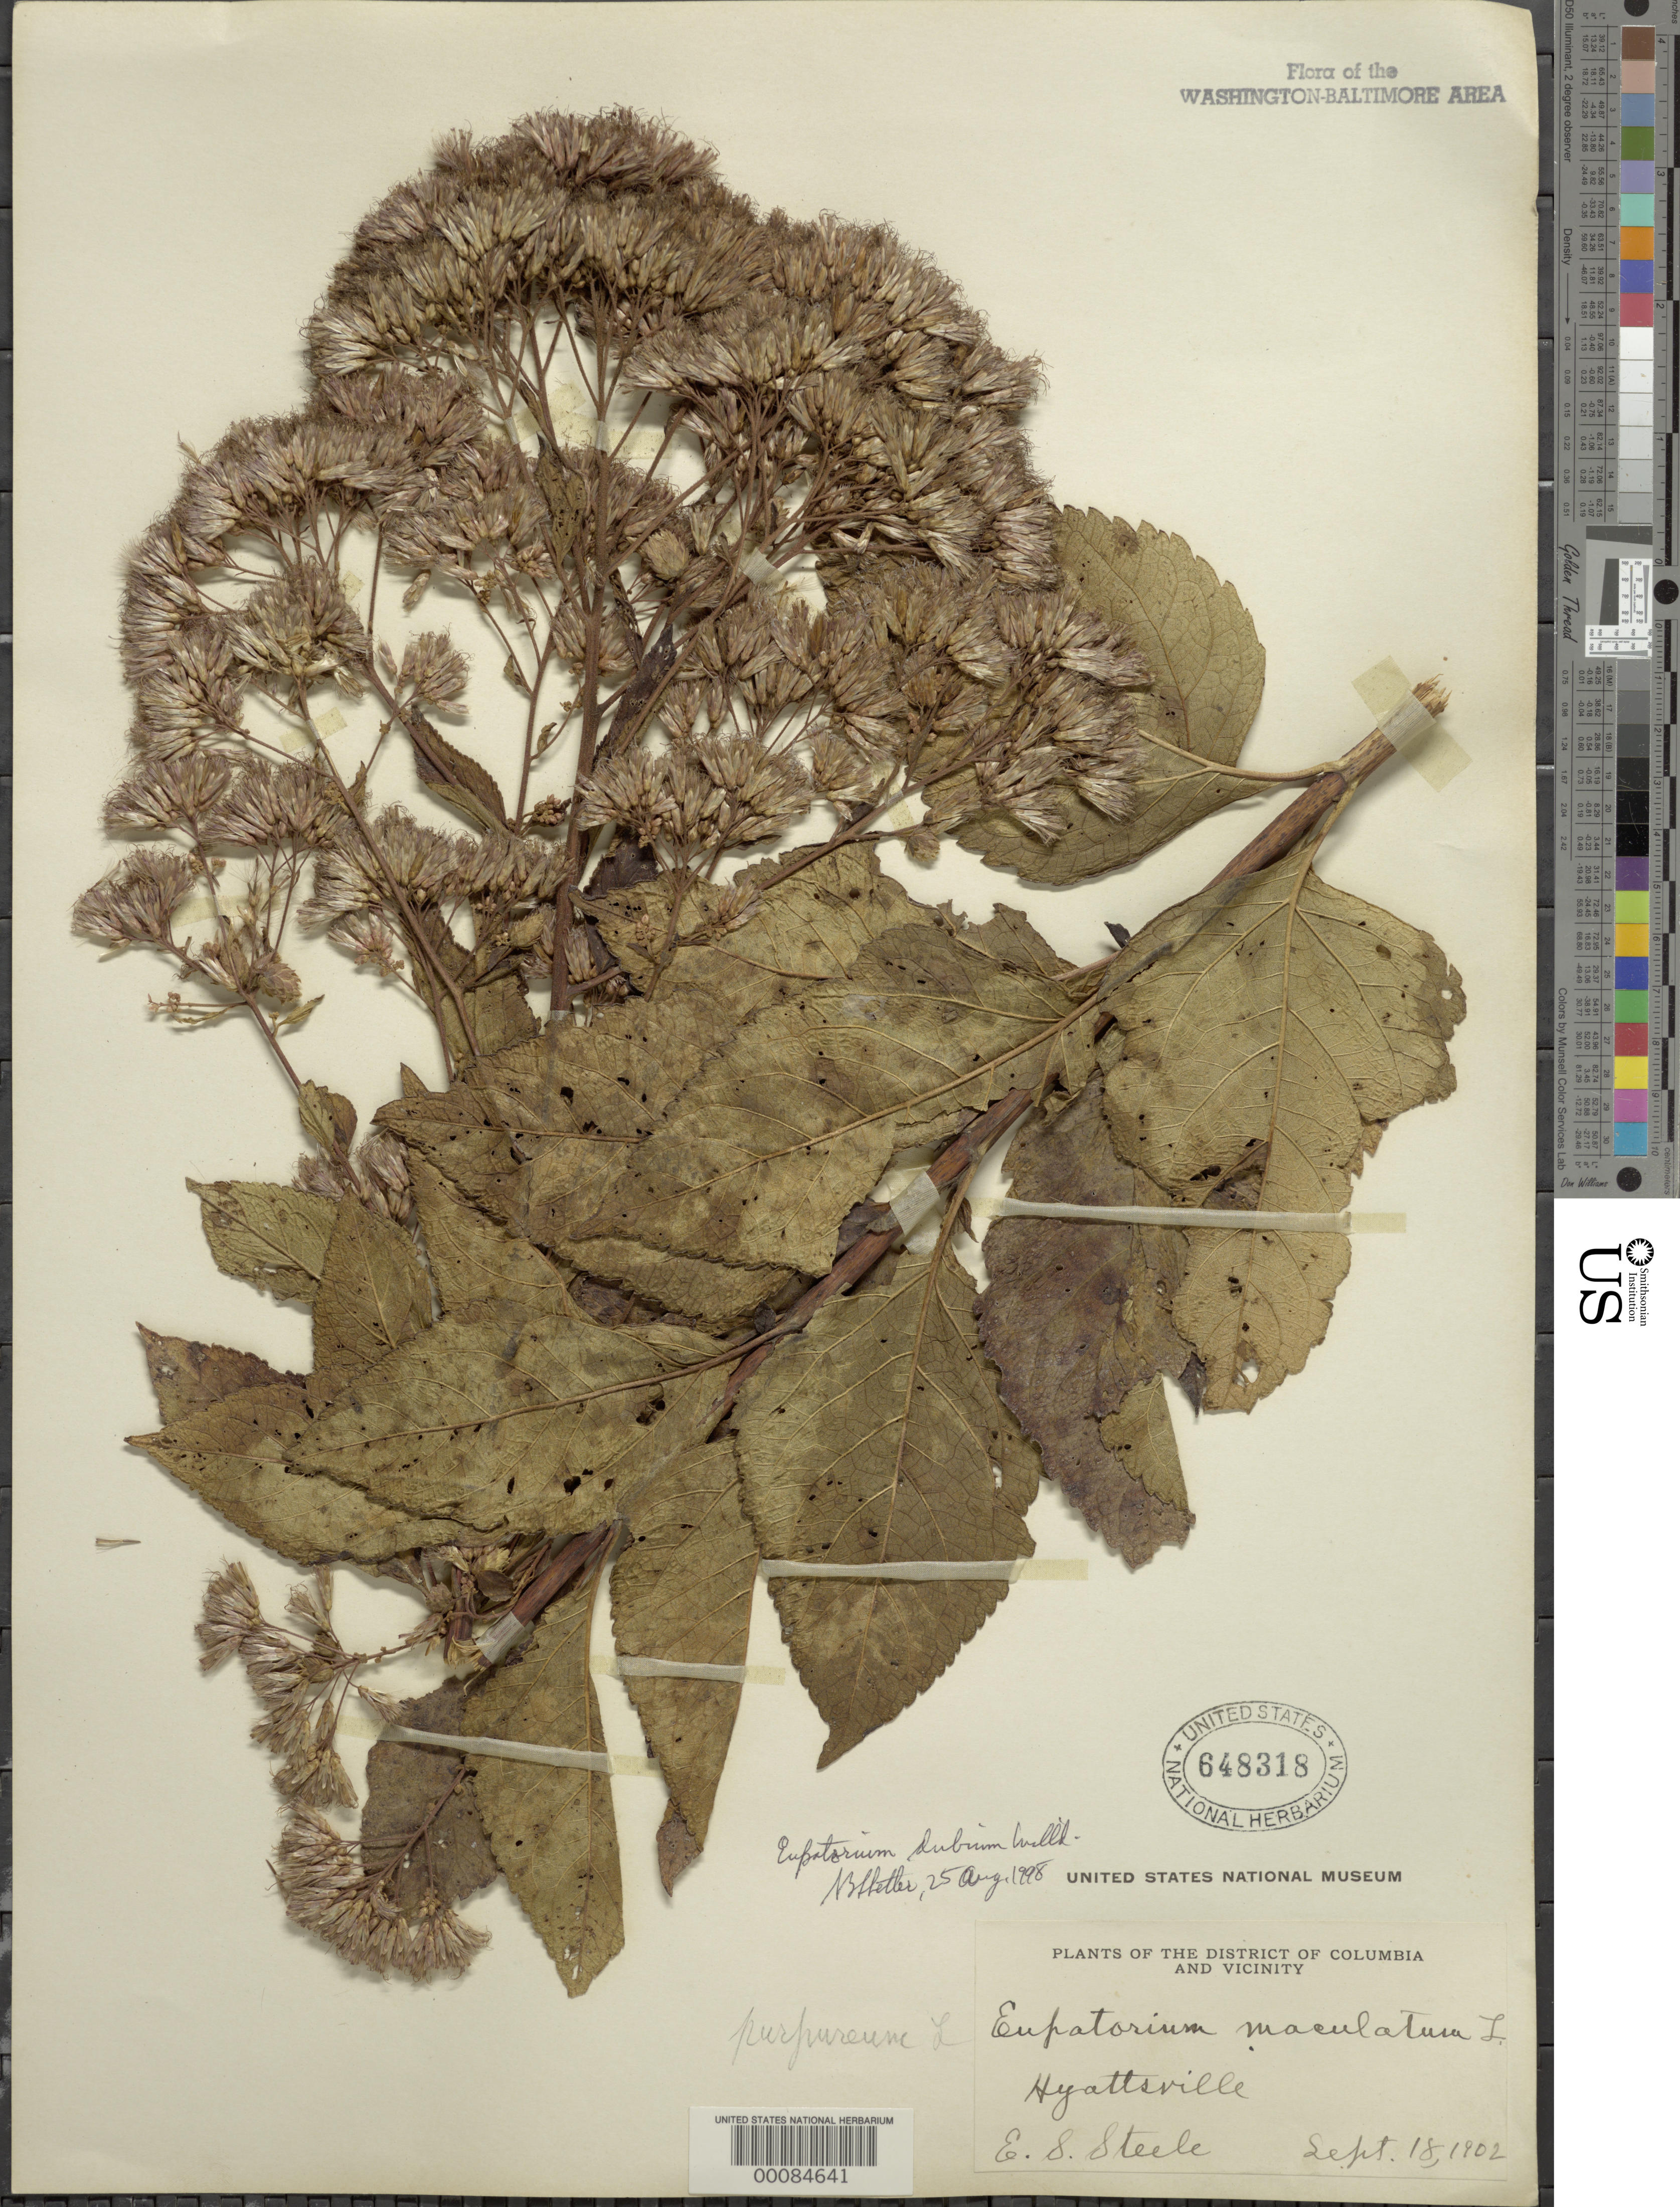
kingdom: Plantae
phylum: Tracheophyta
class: Magnoliopsida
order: Asterales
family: Asteraceae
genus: Eupatorium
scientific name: Eupatorium dubium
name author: Willd. ex Poir.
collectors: E. Steele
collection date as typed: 18 Sep 1902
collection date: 1902-09-18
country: United States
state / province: Maryland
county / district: Prince George's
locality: Hyattsville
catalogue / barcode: US 648318